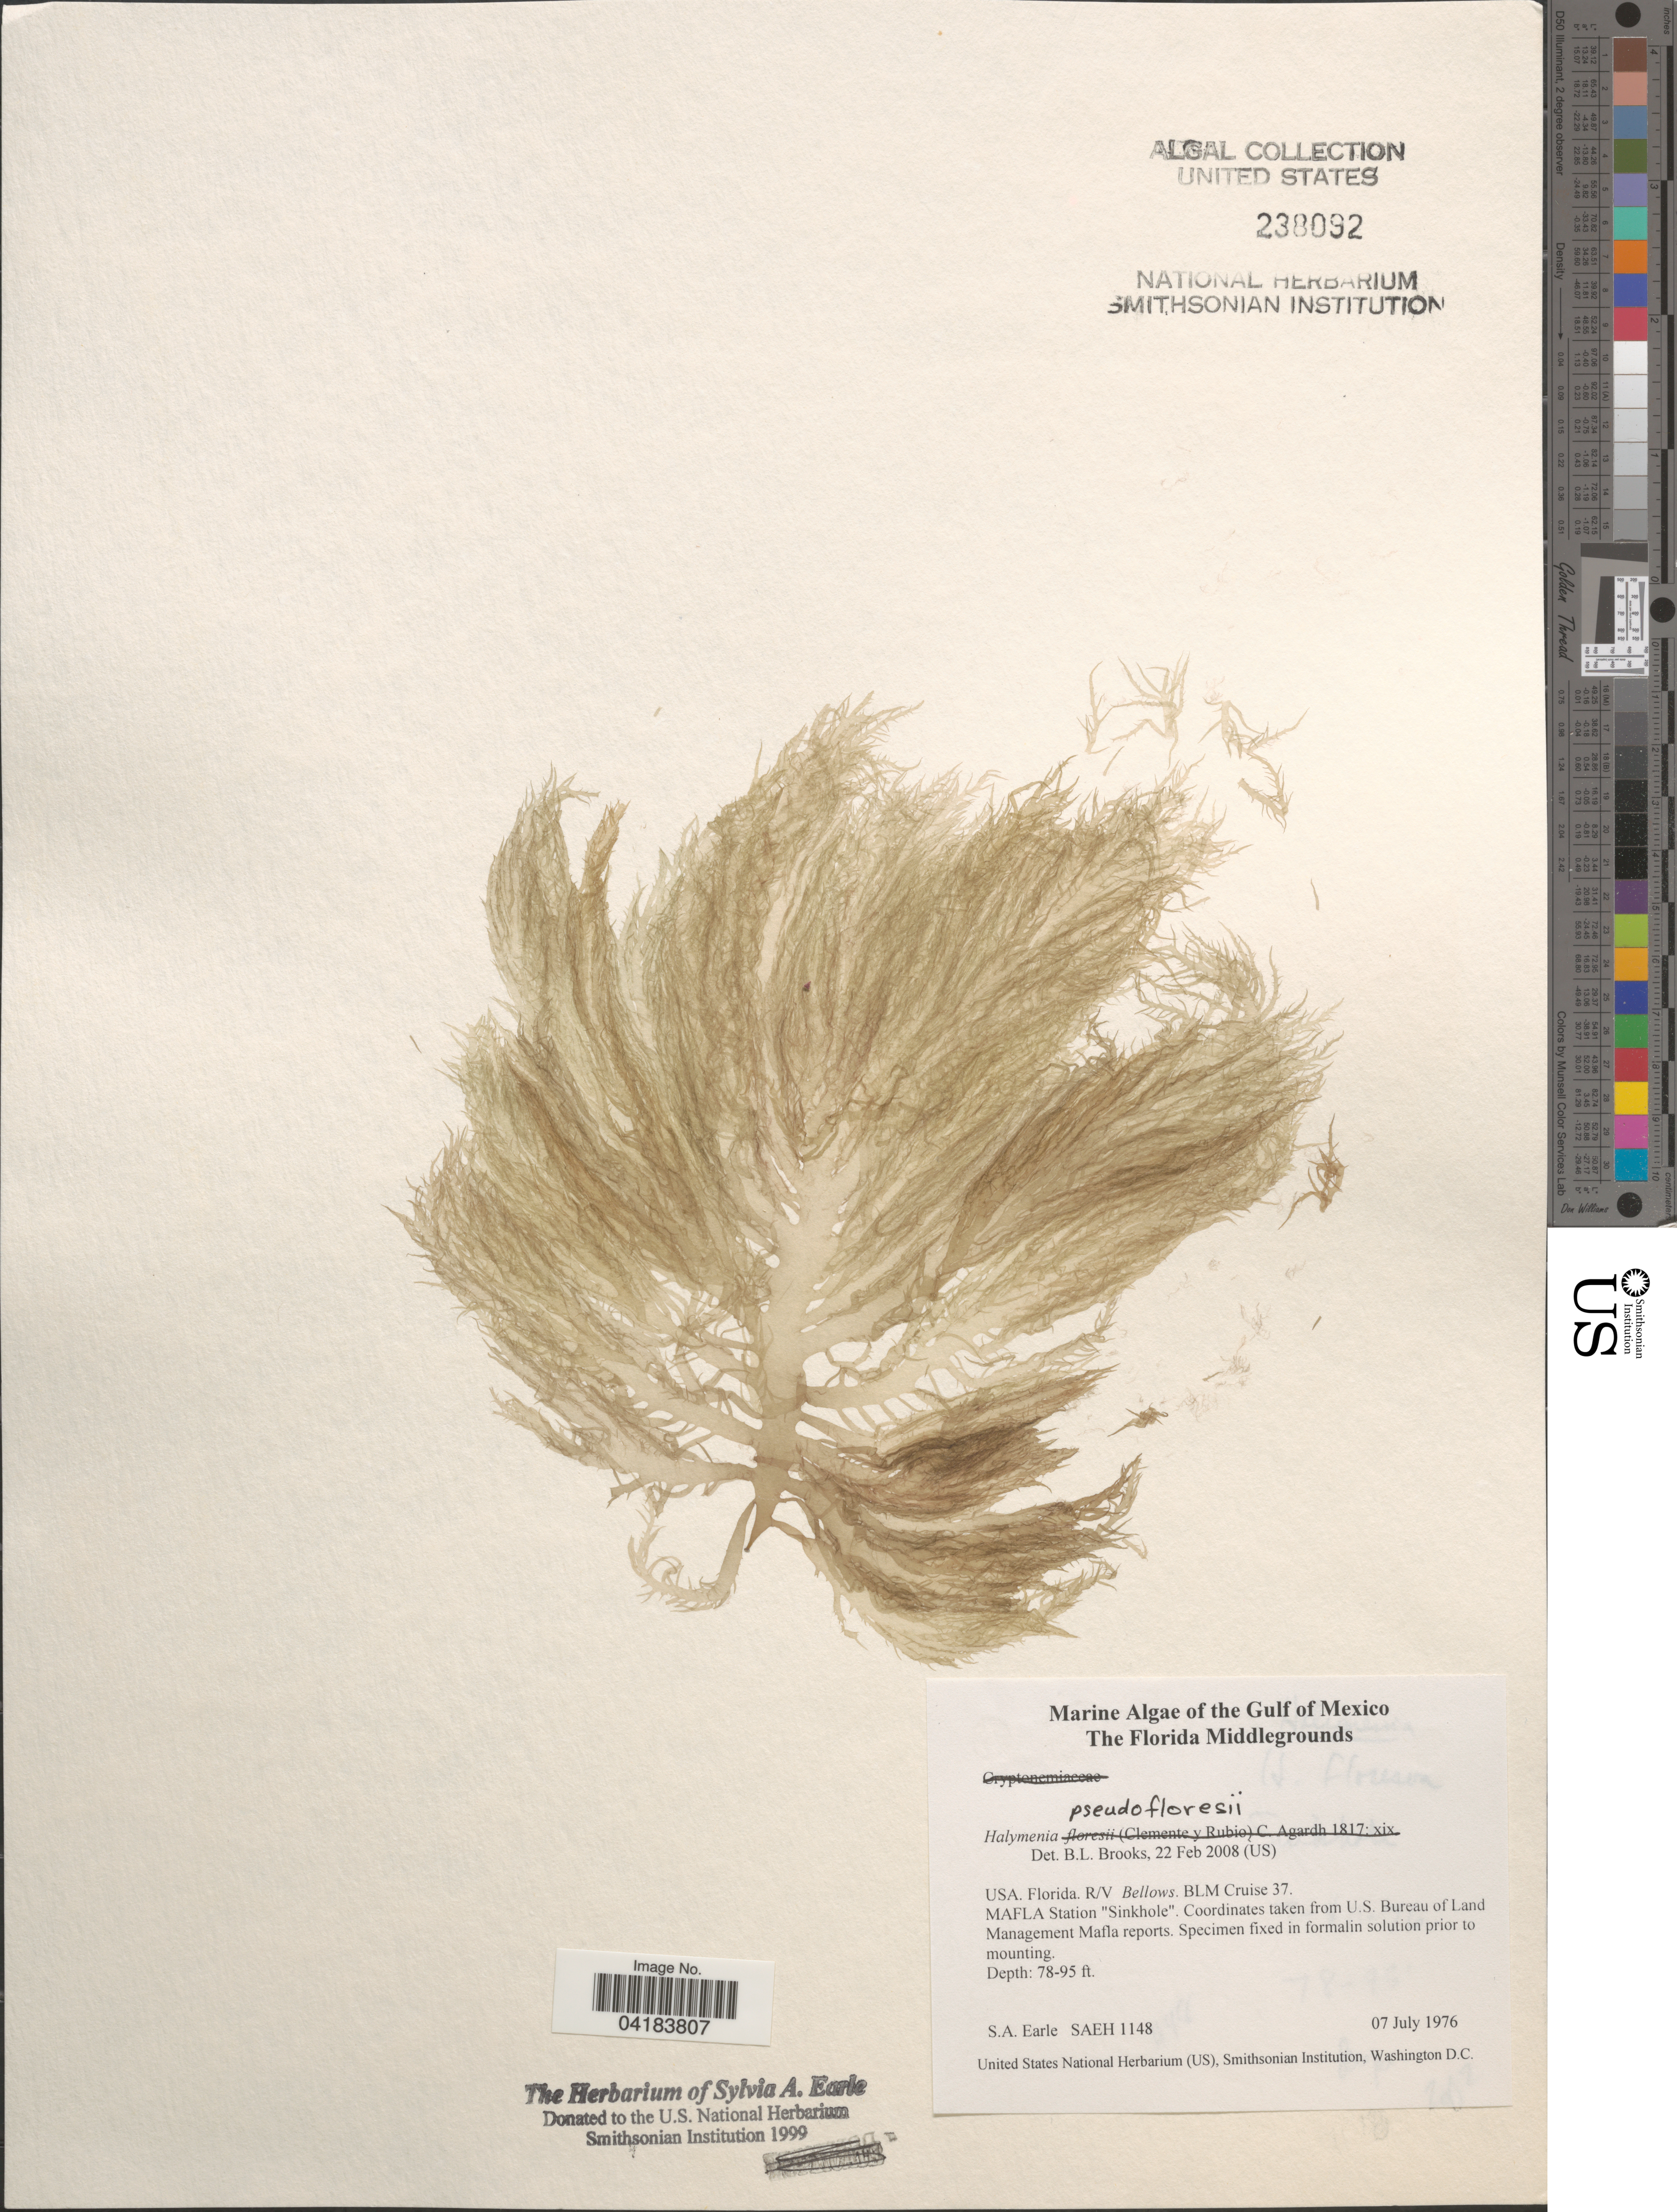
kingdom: Plantae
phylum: Rhodophyta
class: Florideophyceae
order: Halymeniales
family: Halymeniaceae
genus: Halymenia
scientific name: Halymenia pseudofloresia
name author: Collins & M. Howe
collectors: S. A. Earle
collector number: SAEH1148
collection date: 1976-07-07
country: United States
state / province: Florida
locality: Gulf of Mexico. The Florida Middlegrounds. R/V Bellows. BLM Cruise 37. MAFLA Station "Sinkhole".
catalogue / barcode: US 238092